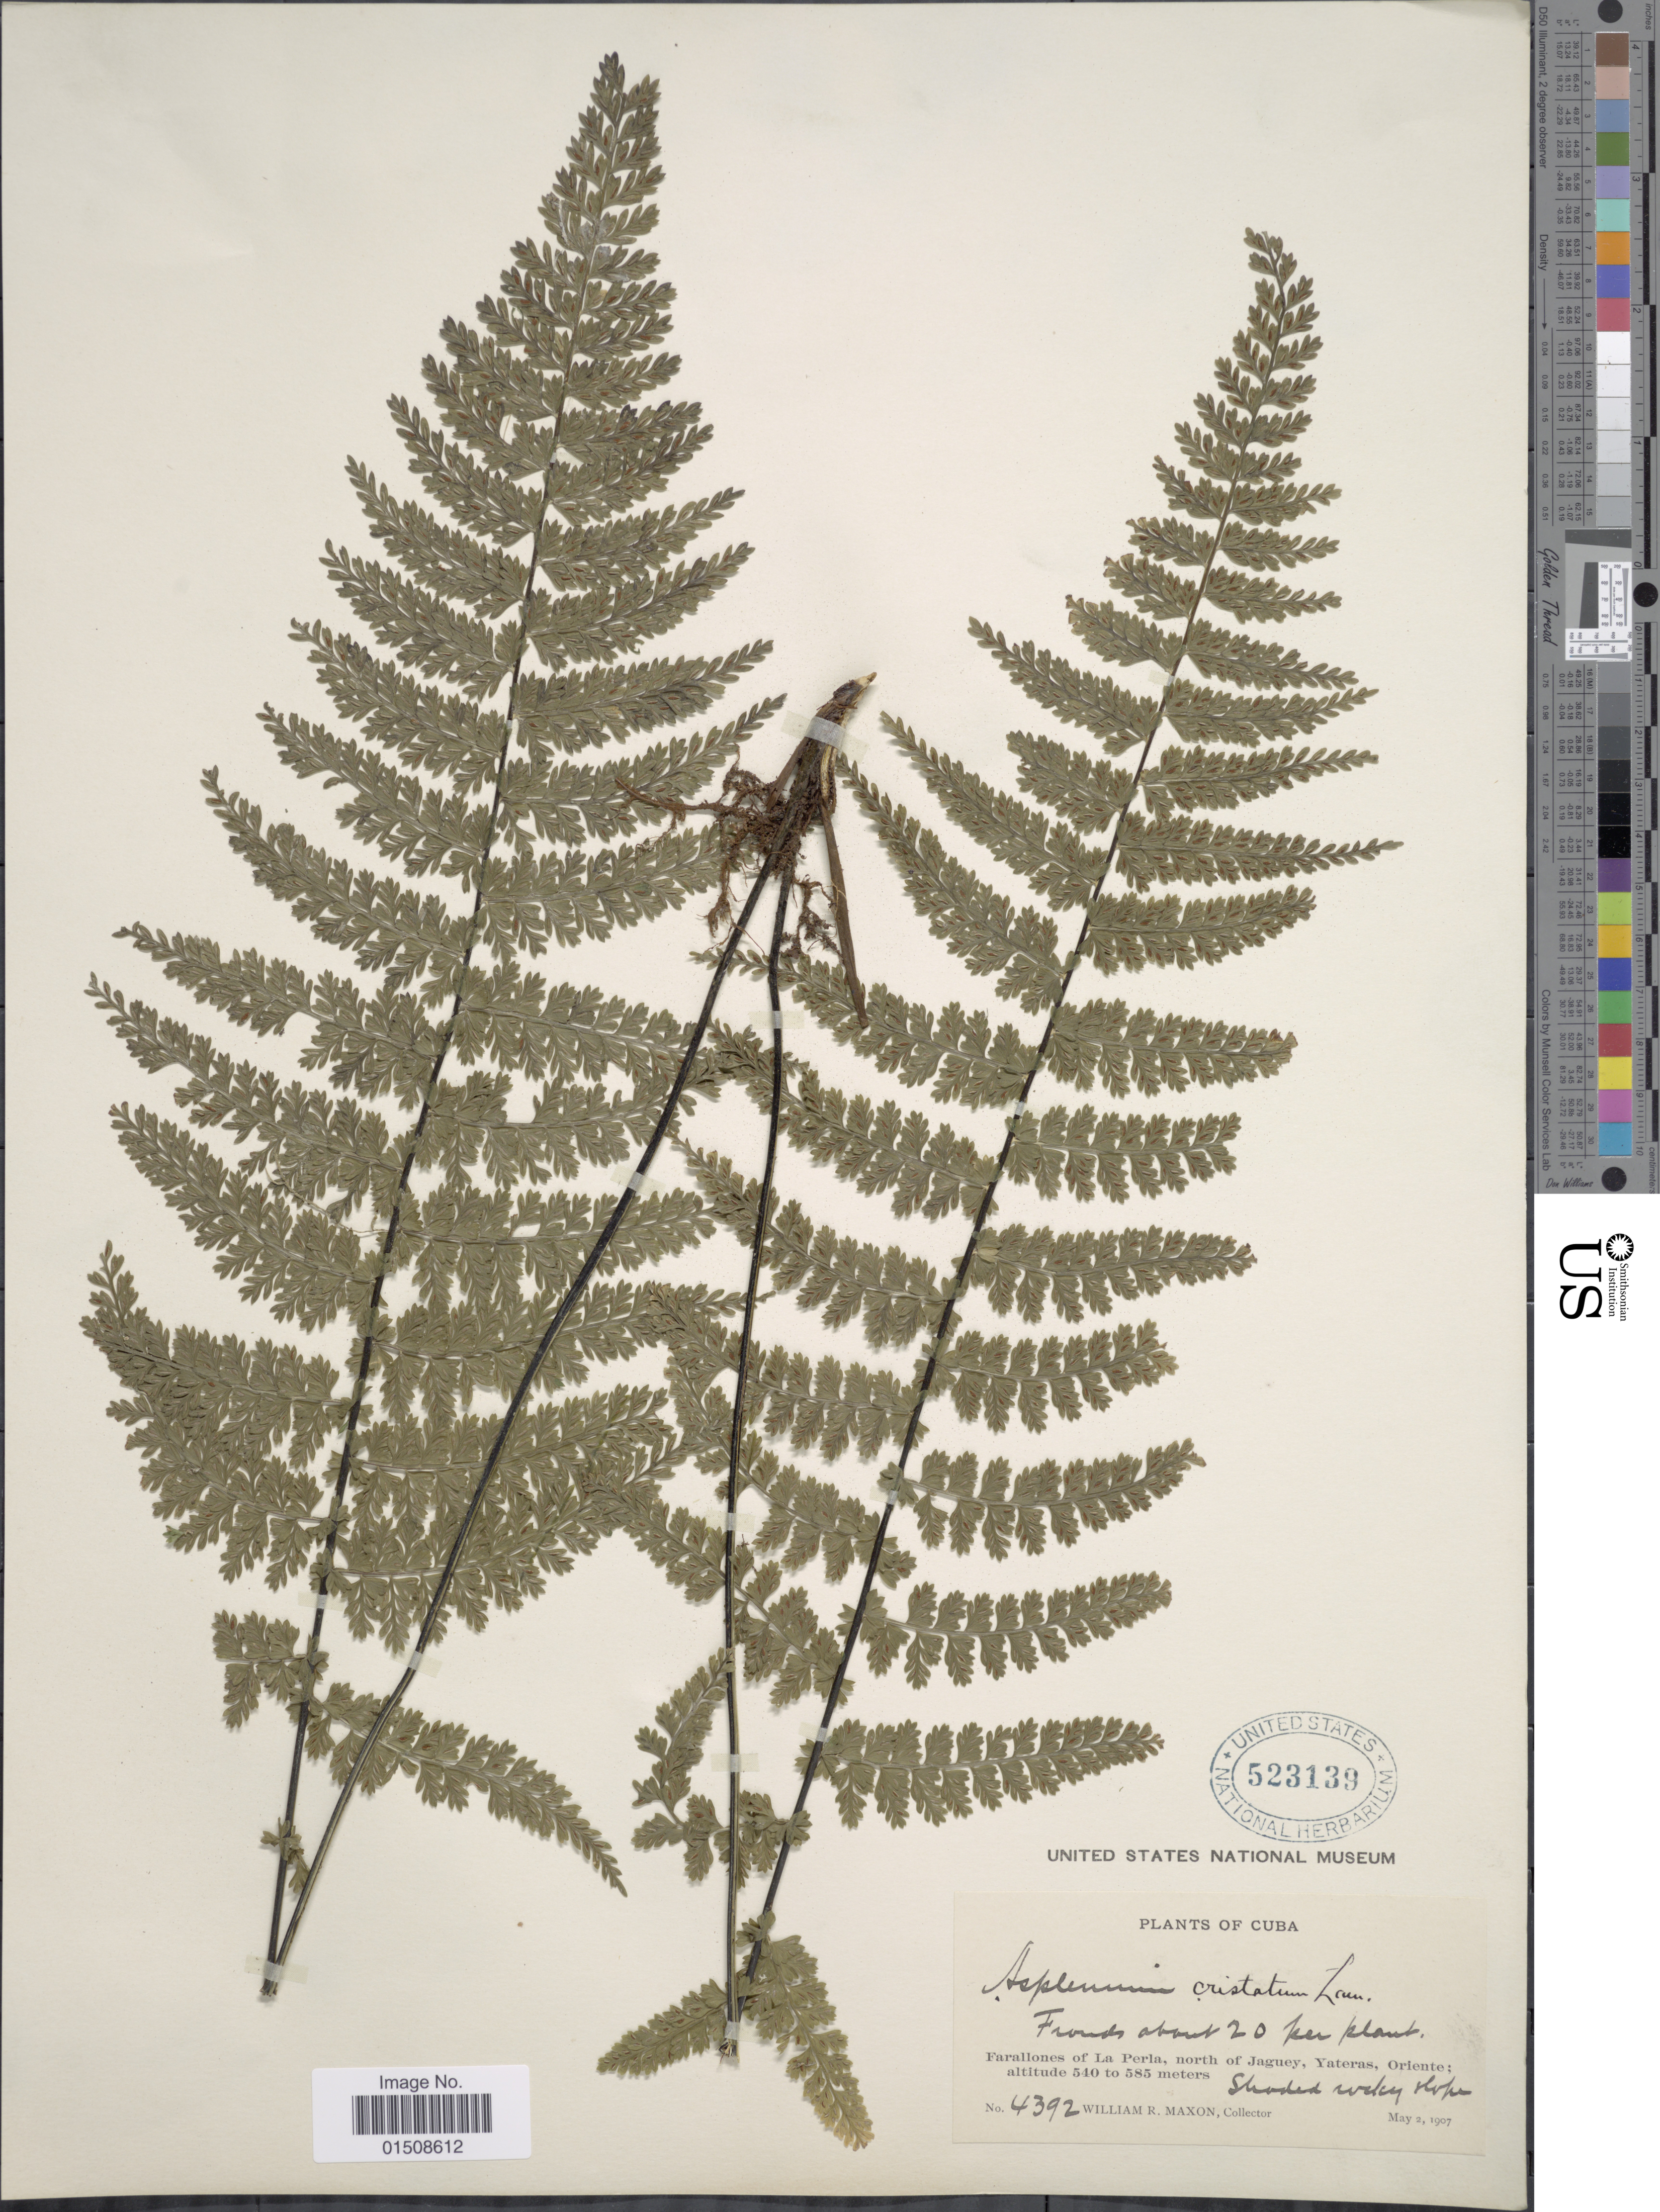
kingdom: Plantae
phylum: Tracheophyta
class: Polypodiopsida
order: Polypodiales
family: Aspleniaceae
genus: Asplenium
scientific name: Asplenium cristatum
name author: Lam.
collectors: W. R. Maxon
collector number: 4392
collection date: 1907-05-02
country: Cuba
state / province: Oriente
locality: Farallones of La Perla, north of Jaguey, Yateras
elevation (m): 540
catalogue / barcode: US 523139